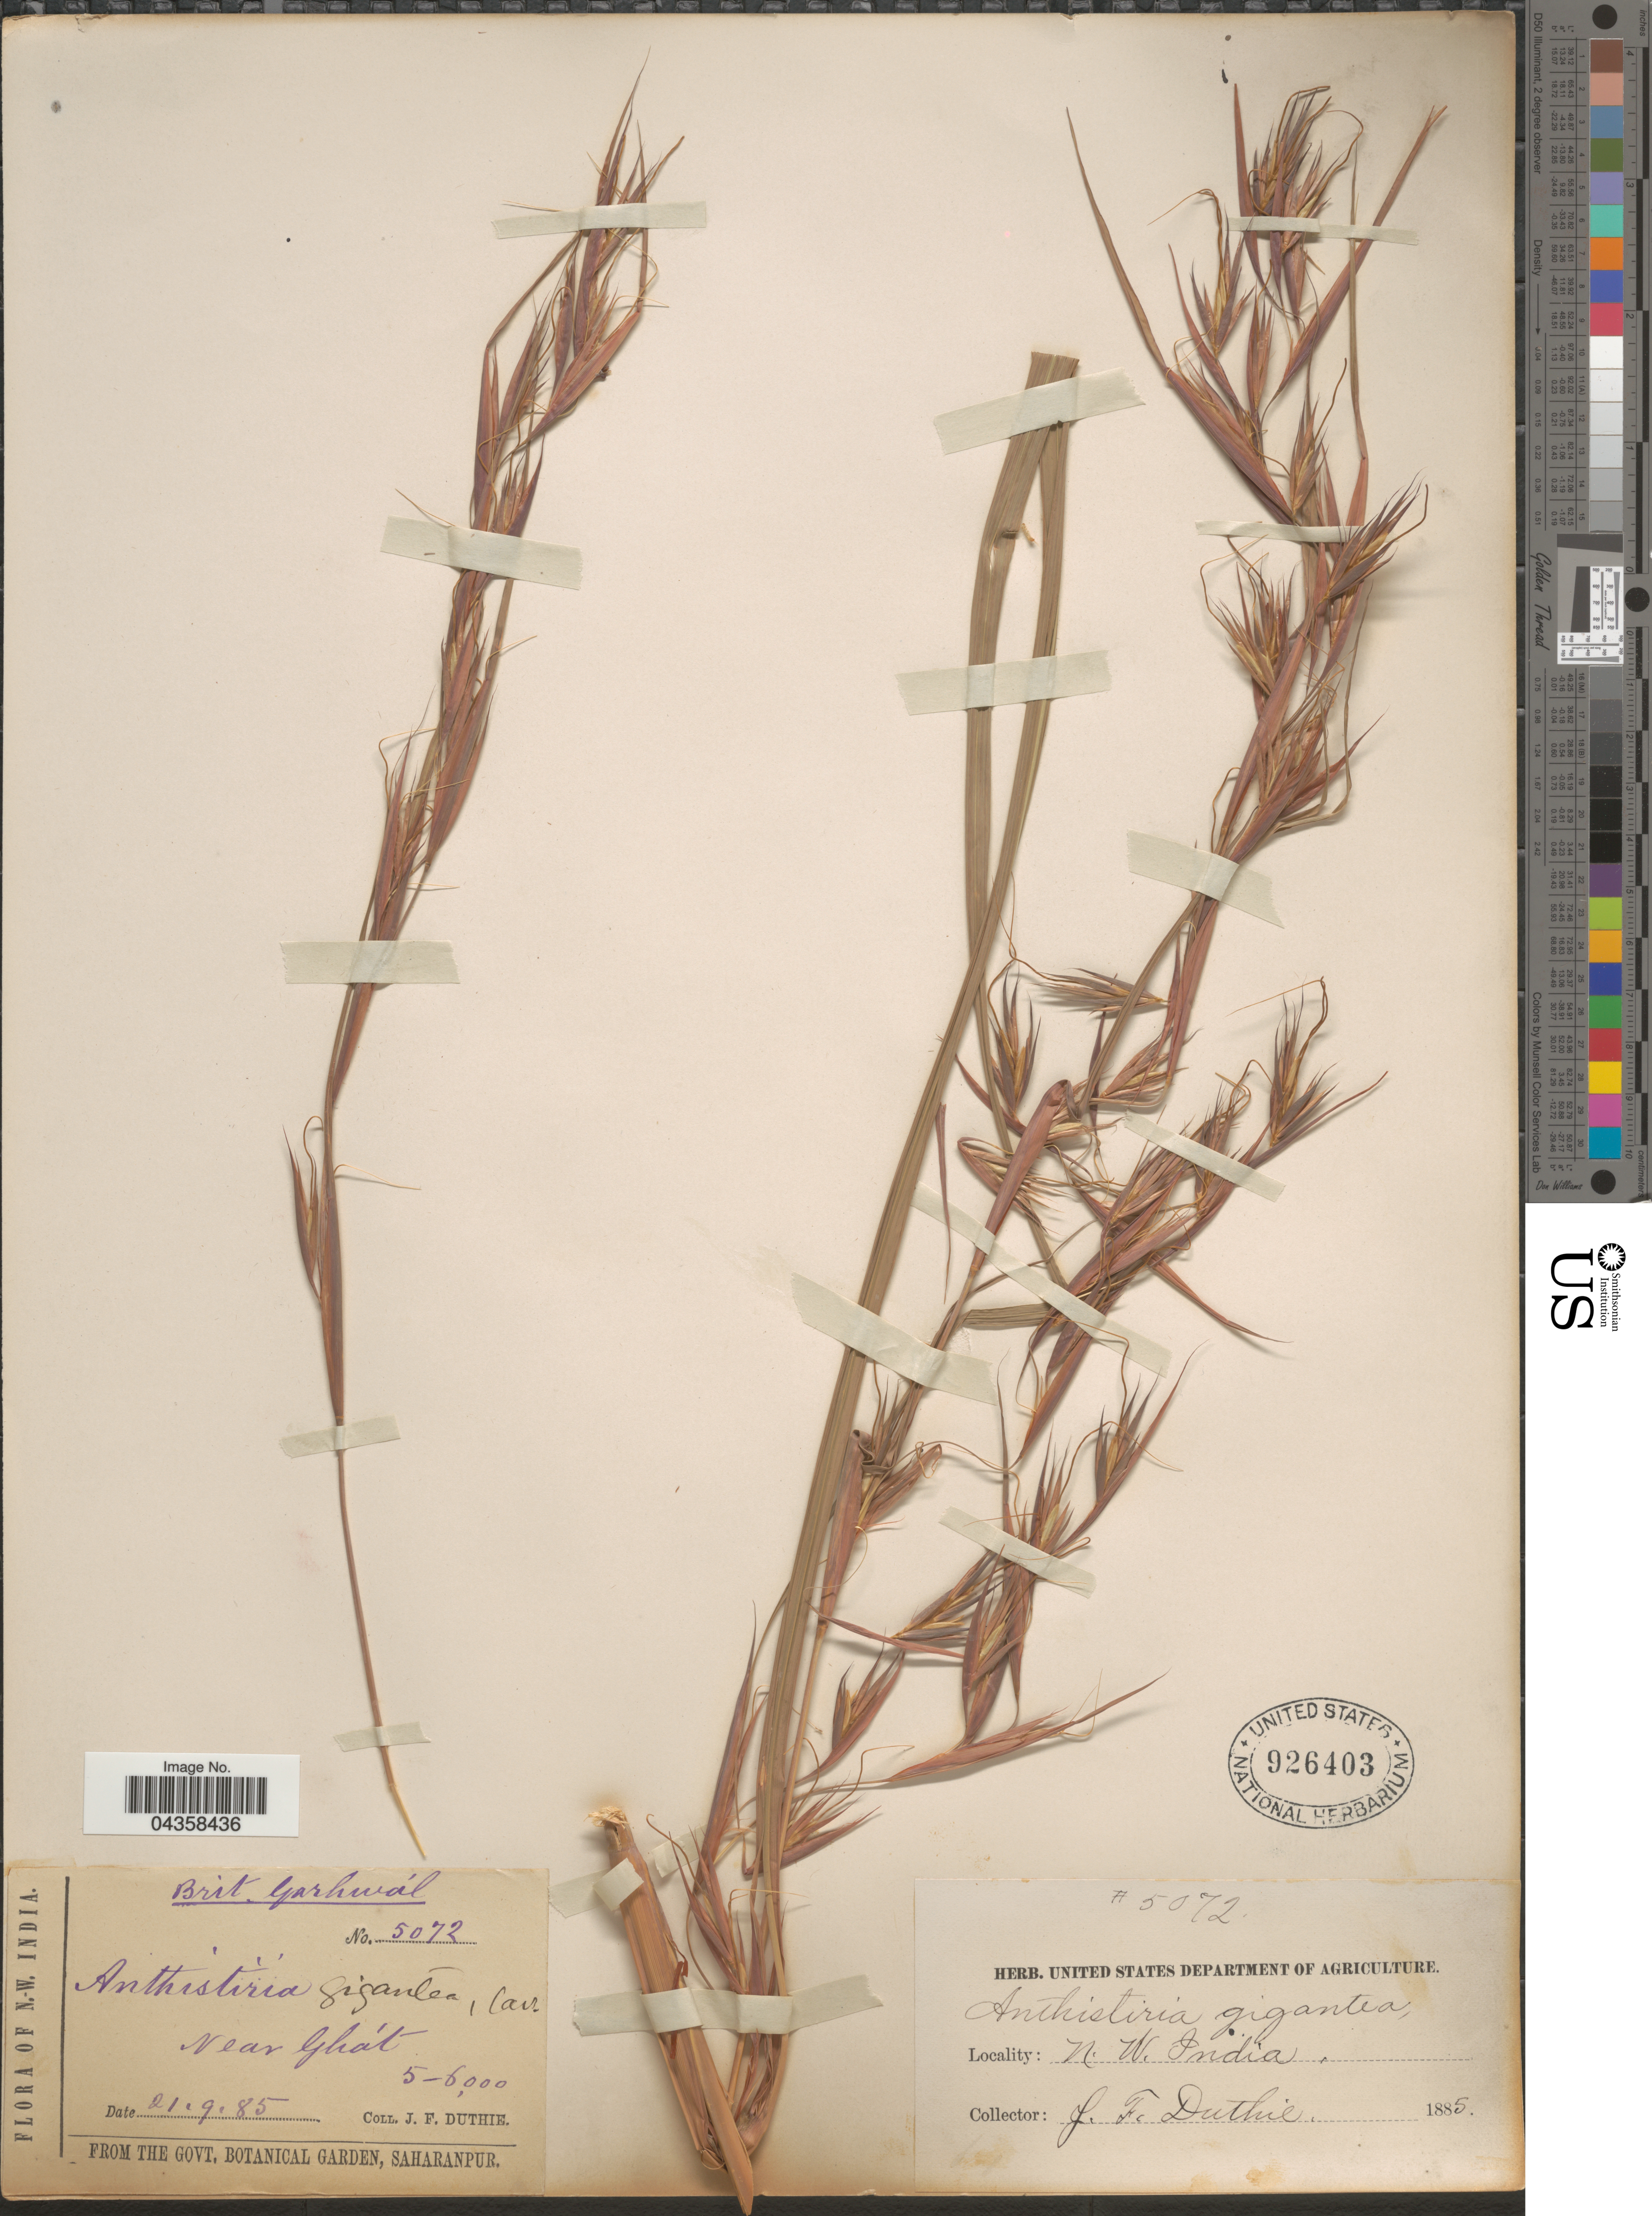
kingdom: Plantae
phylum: Tracheophyta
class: Liliopsida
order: Poales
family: Poaceae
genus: Themeda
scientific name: Themeda villosa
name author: (Lam.) A. Camus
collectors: J. F. Duthie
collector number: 5072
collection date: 1885-09-21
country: India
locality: N.-W. India. Brit. Garhwál. Near Ghát. N. W. India.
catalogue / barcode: US 926403